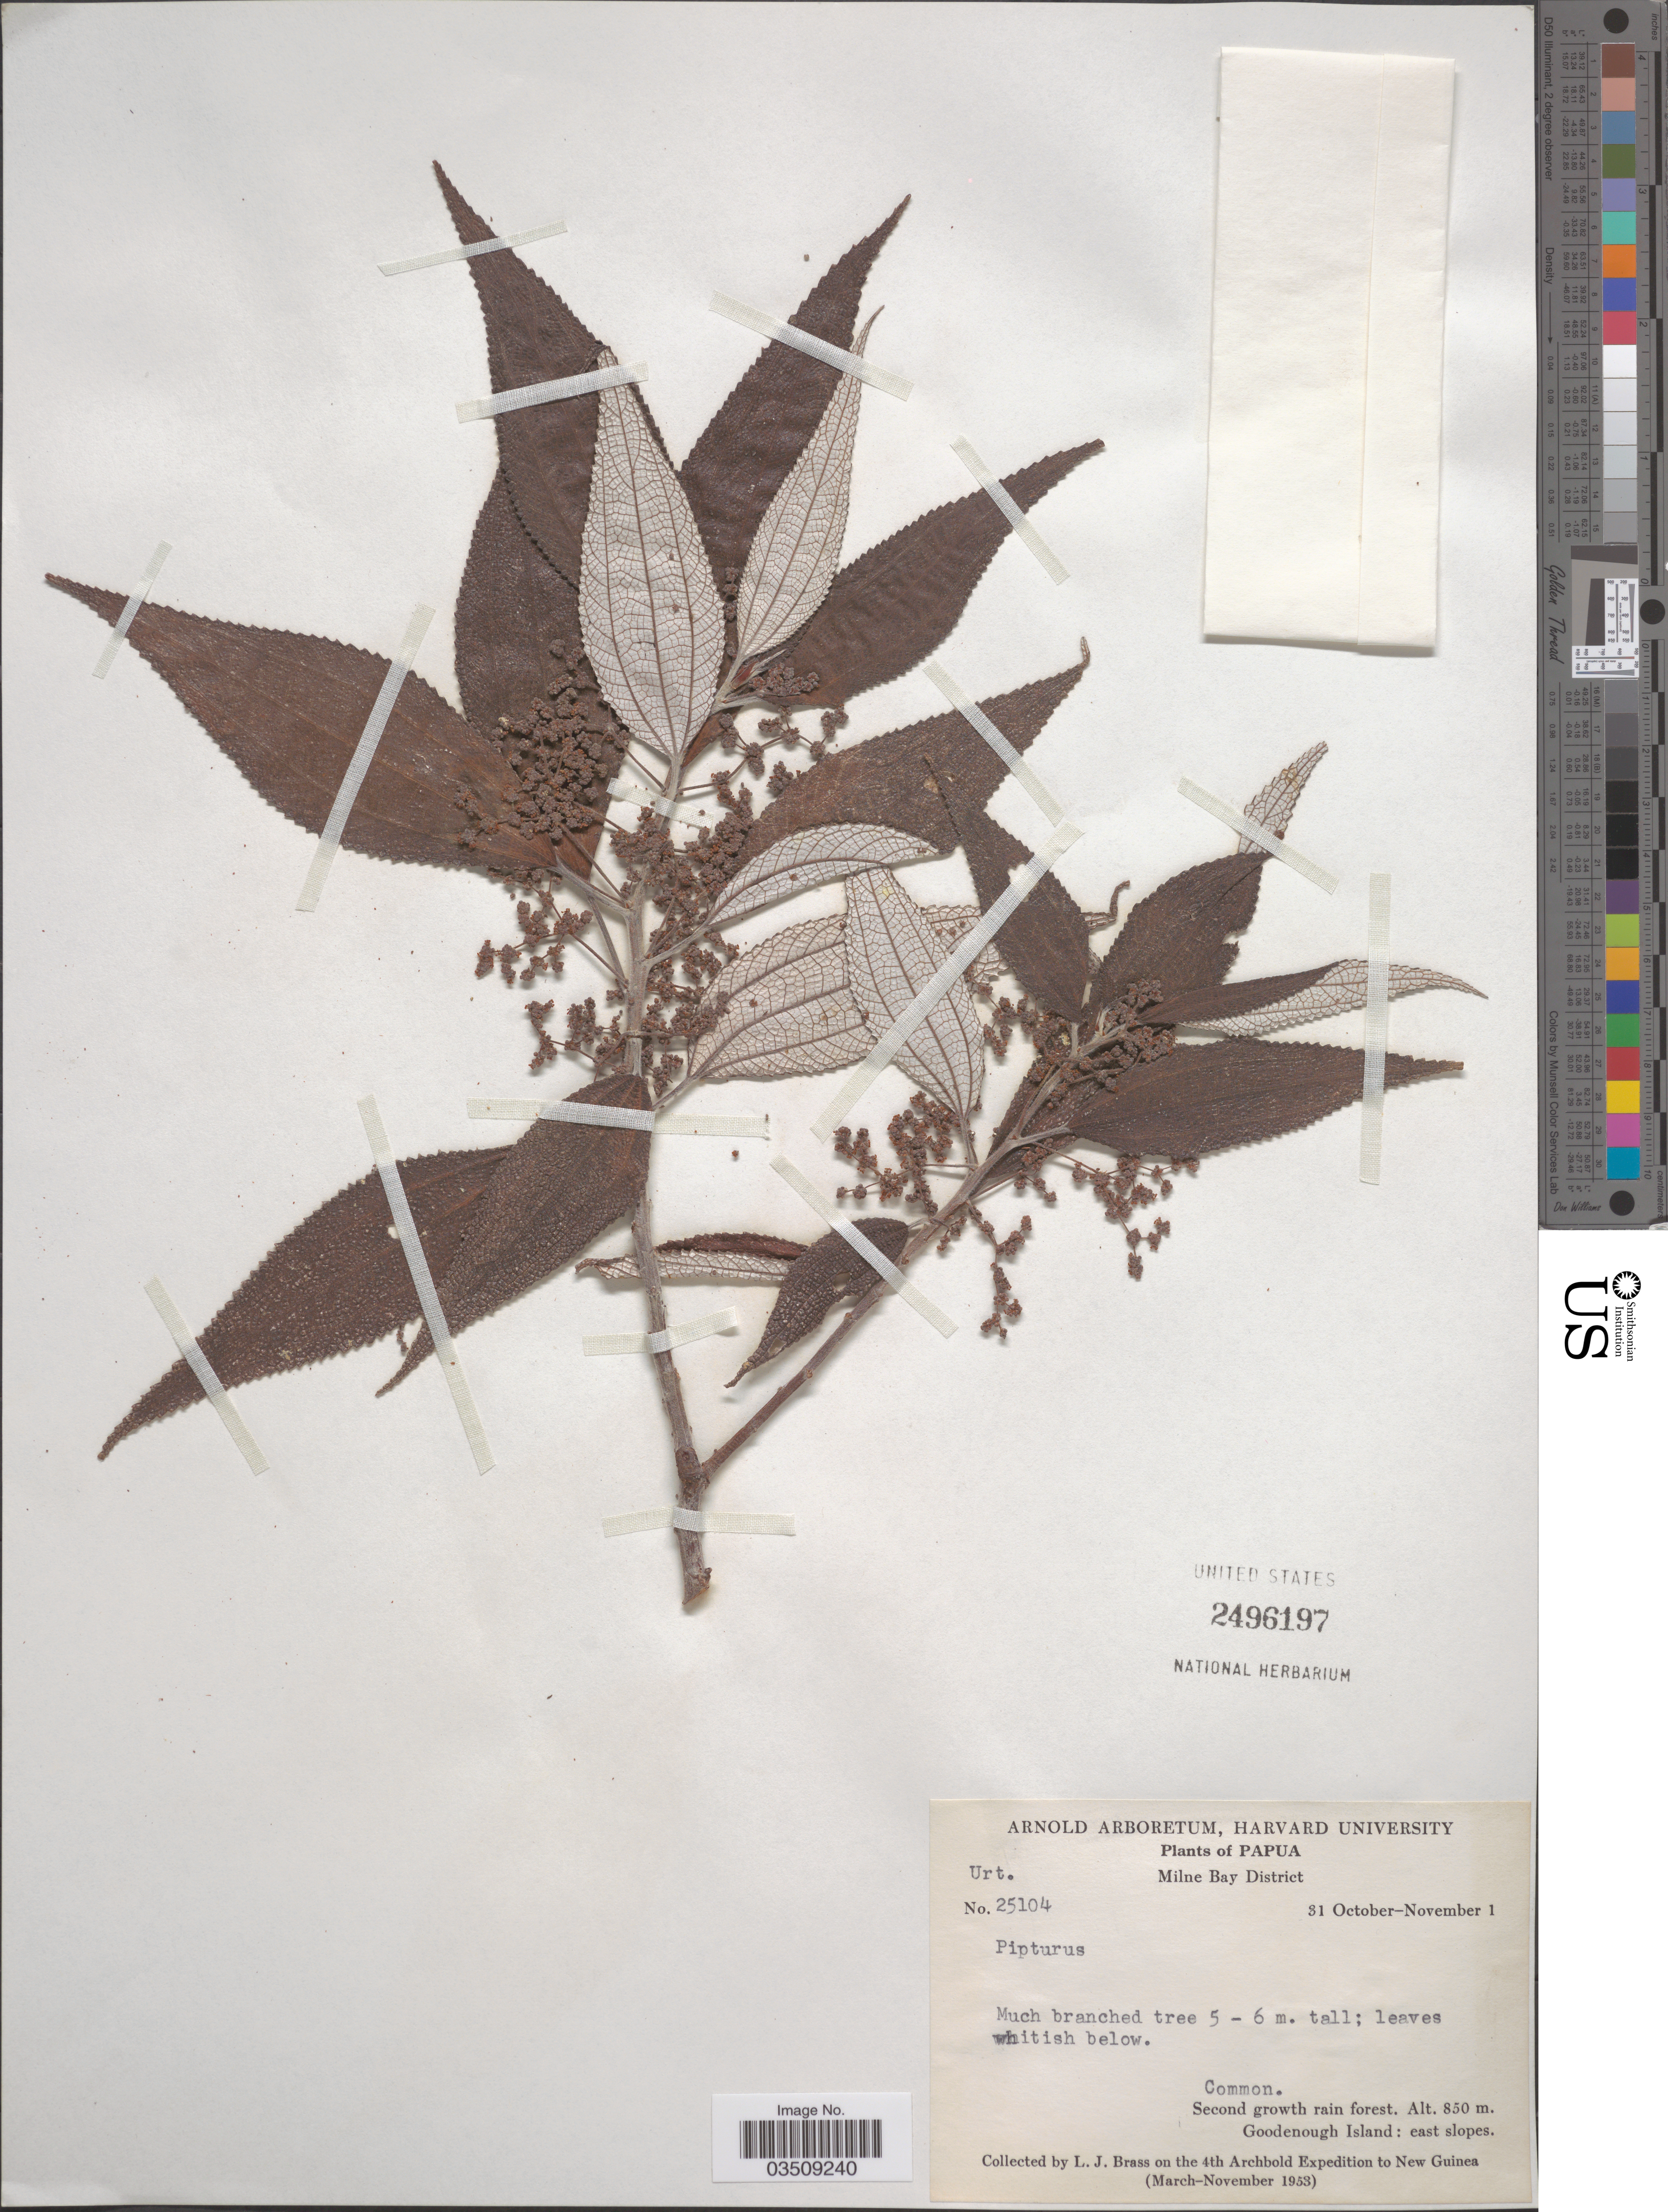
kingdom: Plantae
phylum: Tracheophyta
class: Magnoliopsida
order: Rosales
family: Urticaceae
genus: Pipturus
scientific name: Pipturus sp.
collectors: L. J. Brass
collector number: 25104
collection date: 1953-10-31/1953-11-01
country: Papua New Guinea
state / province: Milne Bay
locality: Milne Bay District. Goodenough Island: east slopes.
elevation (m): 850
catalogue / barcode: US 2496197